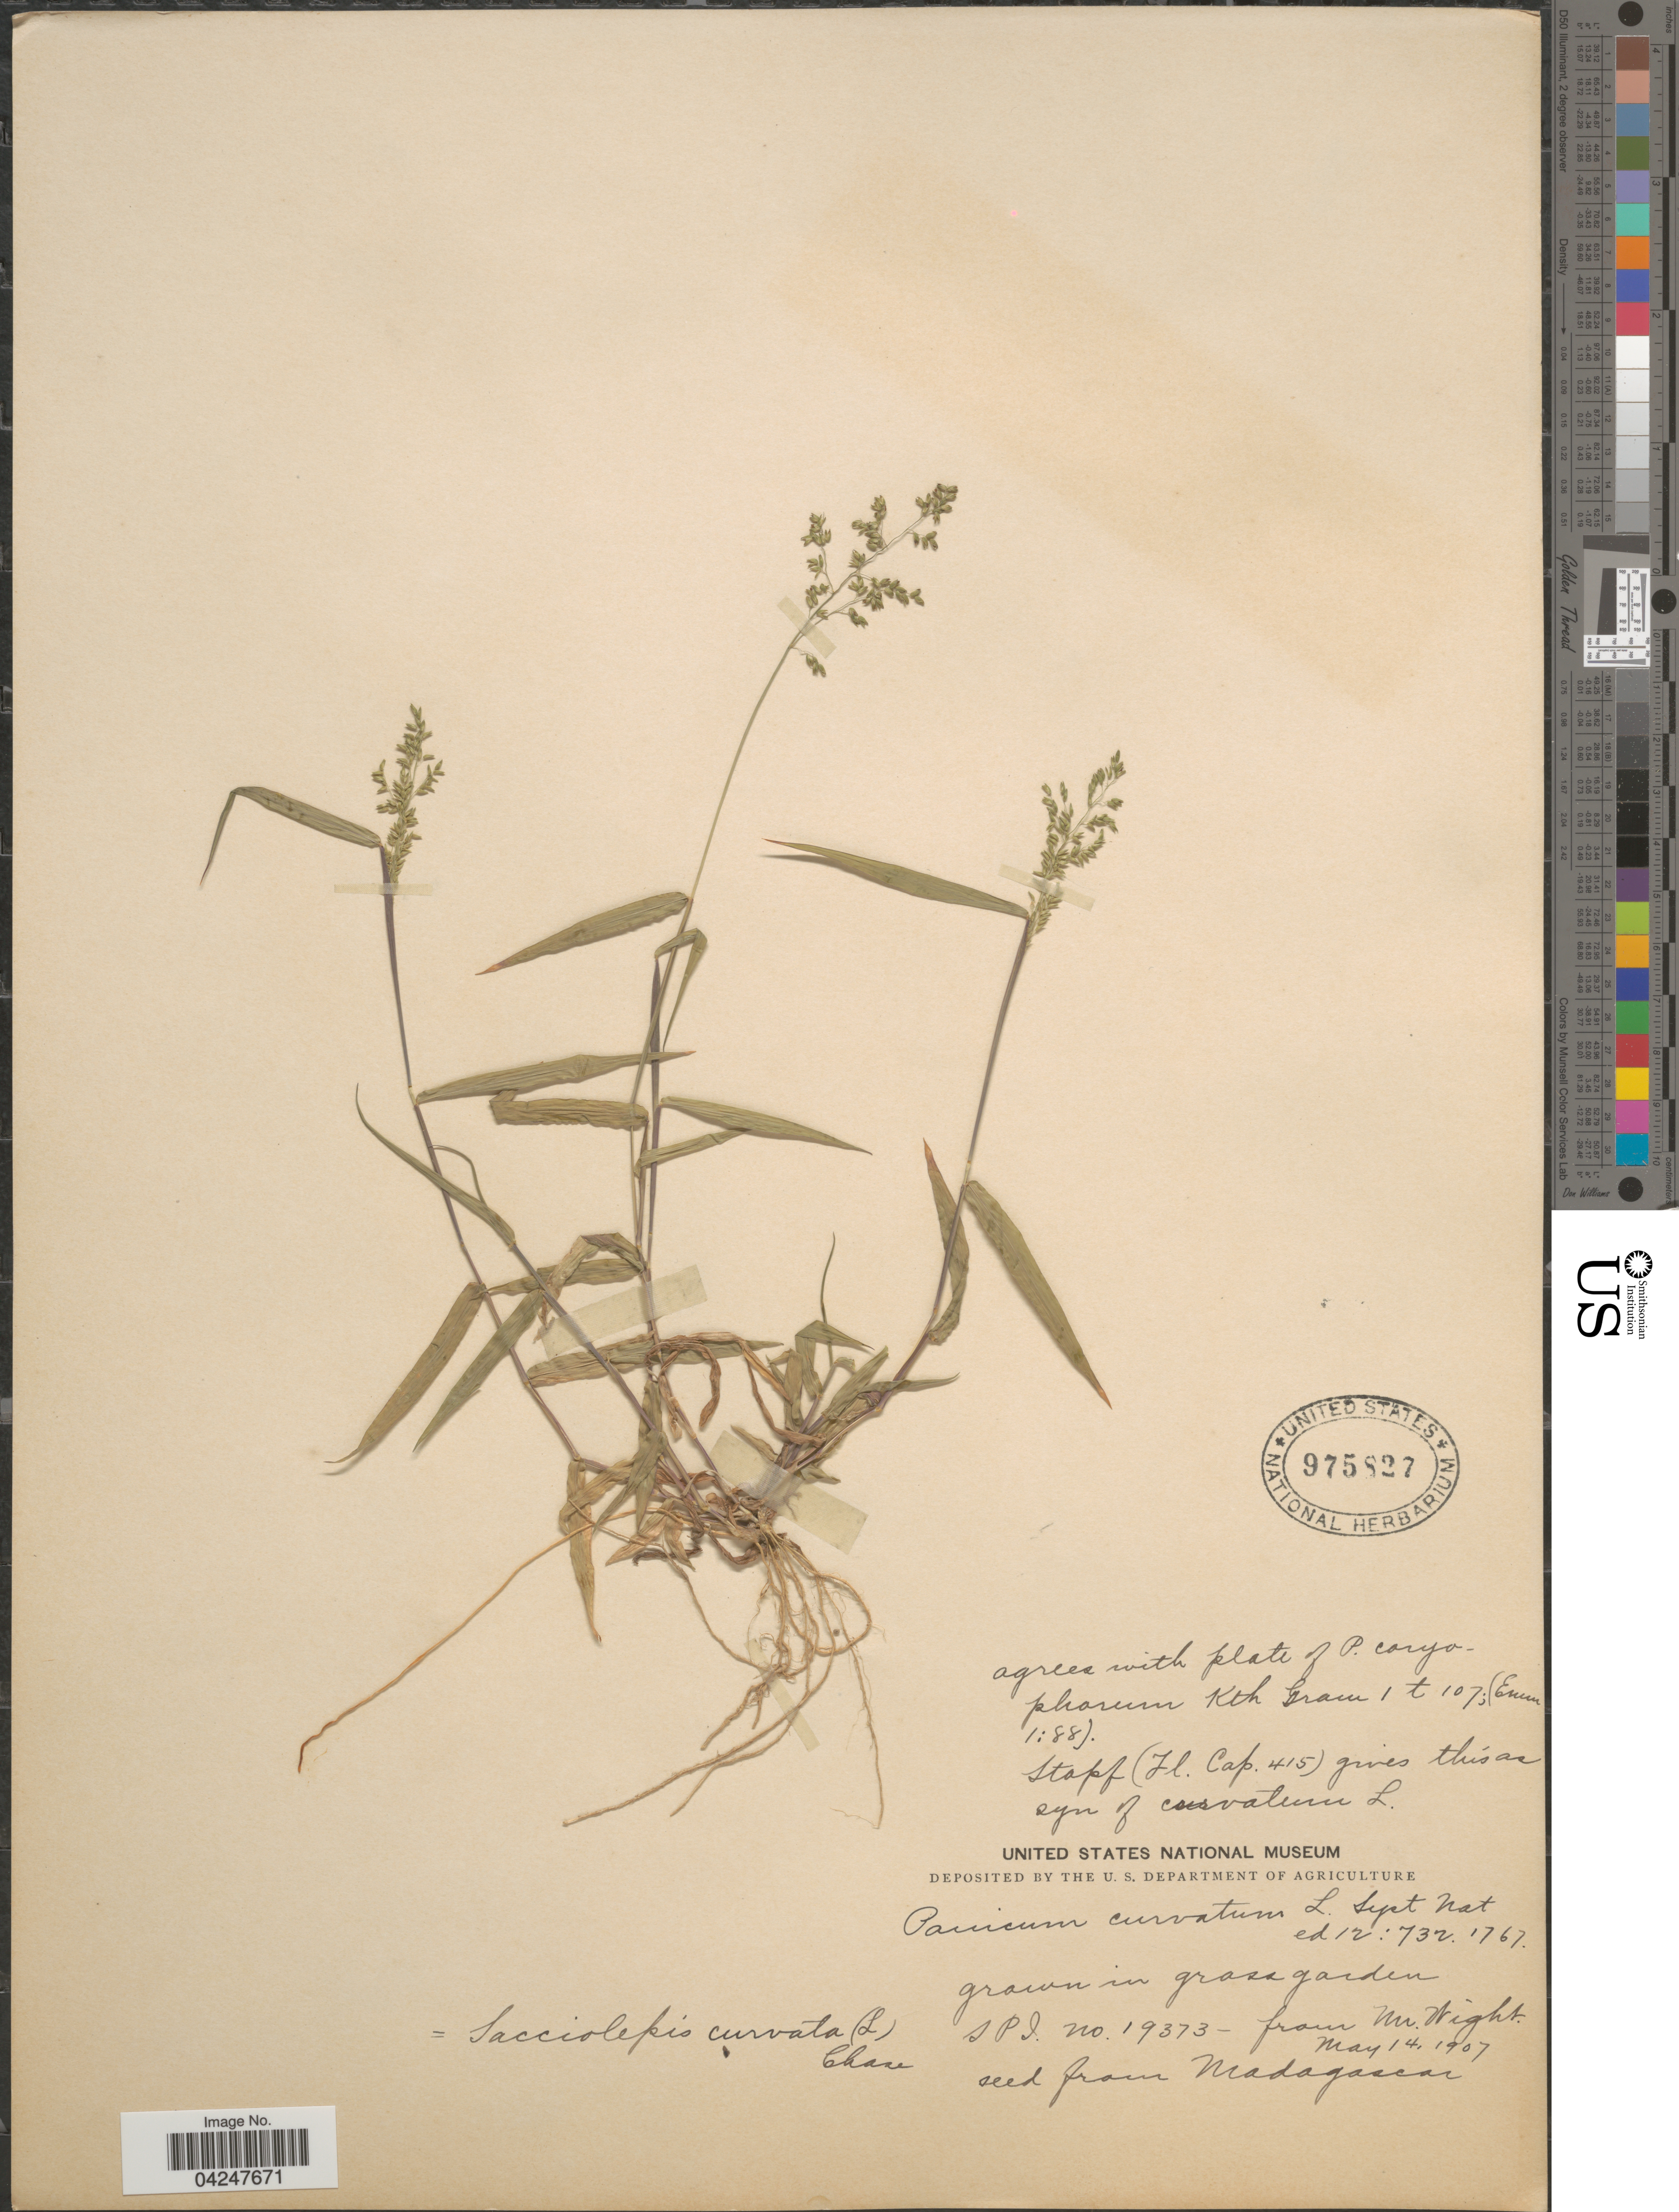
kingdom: Plantae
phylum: Tracheophyta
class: Liliopsida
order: Poales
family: Poaceae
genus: Sacciolepis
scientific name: Sacciolepis curvata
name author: (L.) Chase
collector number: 19373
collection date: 1907-05-14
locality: Grown in grass garden.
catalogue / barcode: US 975827